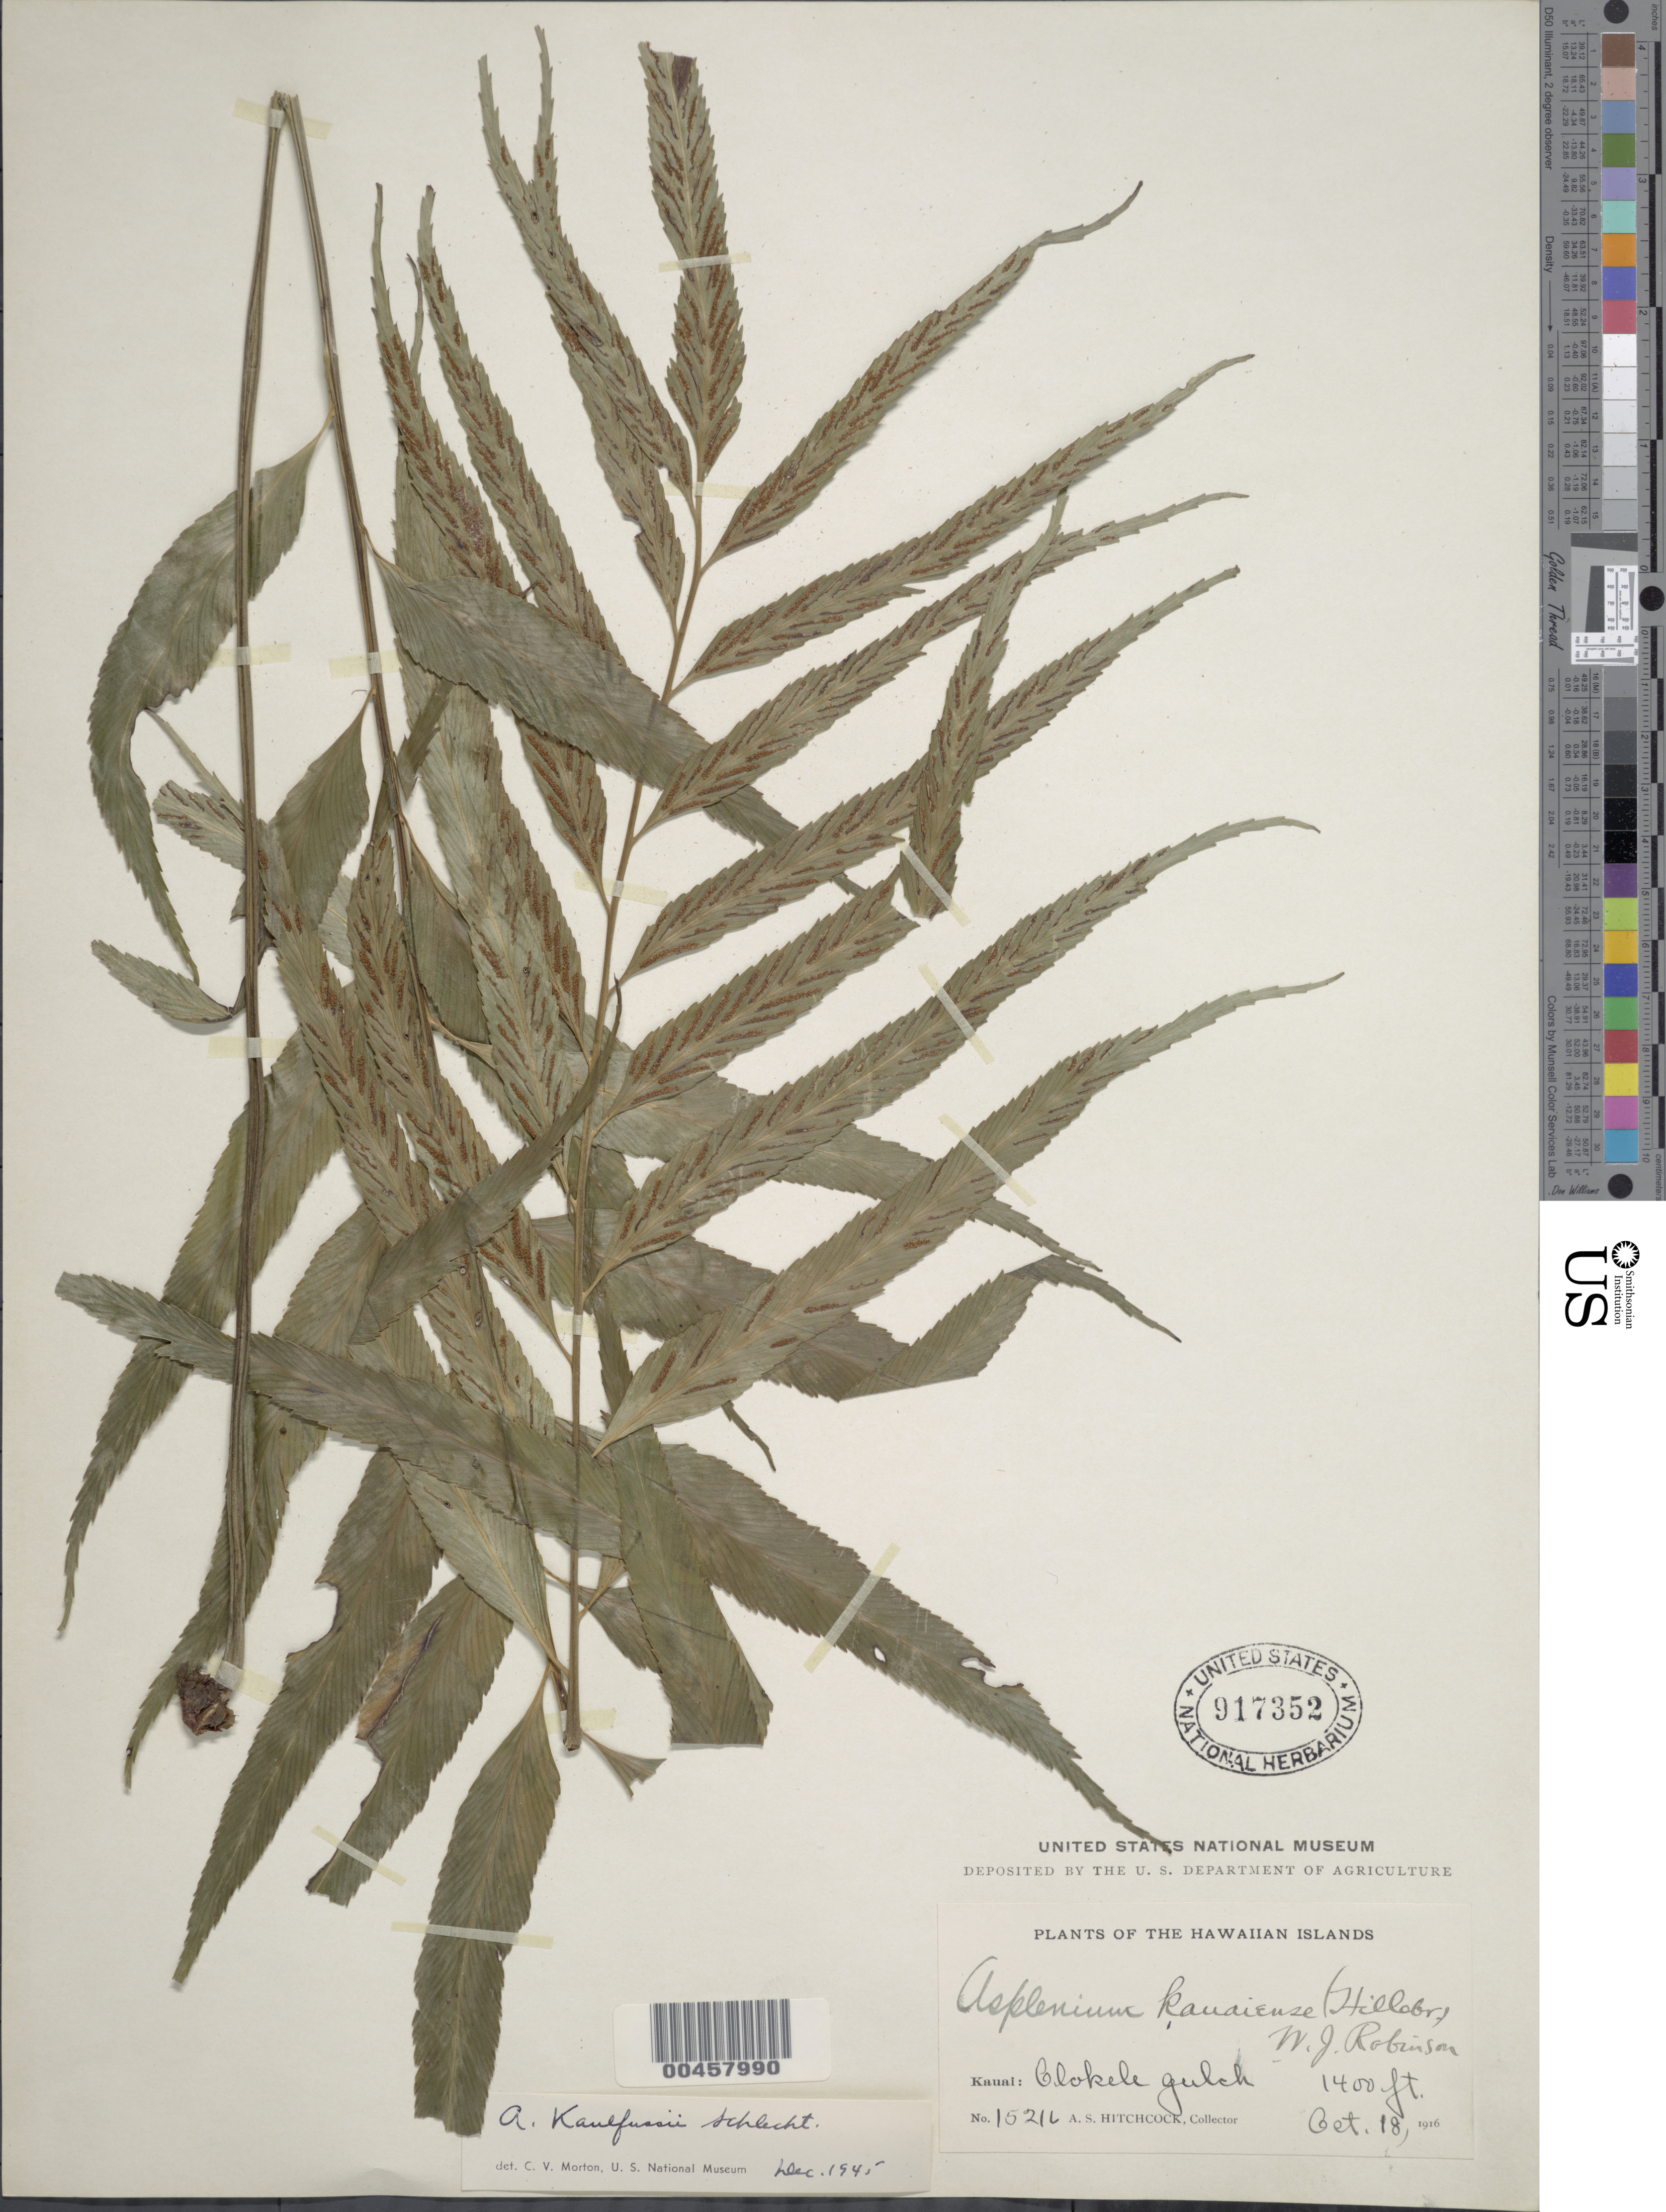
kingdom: Plantae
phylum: Tracheophyta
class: Polypodiopsida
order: Polypodiales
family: Aspleniaceae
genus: Asplenium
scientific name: Asplenium kaulfussii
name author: Schltdl.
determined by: Morton, C. V.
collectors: A. S. Hitchcock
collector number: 15216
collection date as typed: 18 Oct 1916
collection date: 1916-10-18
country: United States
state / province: Hawaii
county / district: Kauai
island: Kaua'i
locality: Olokele gulch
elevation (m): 427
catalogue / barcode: US 917352